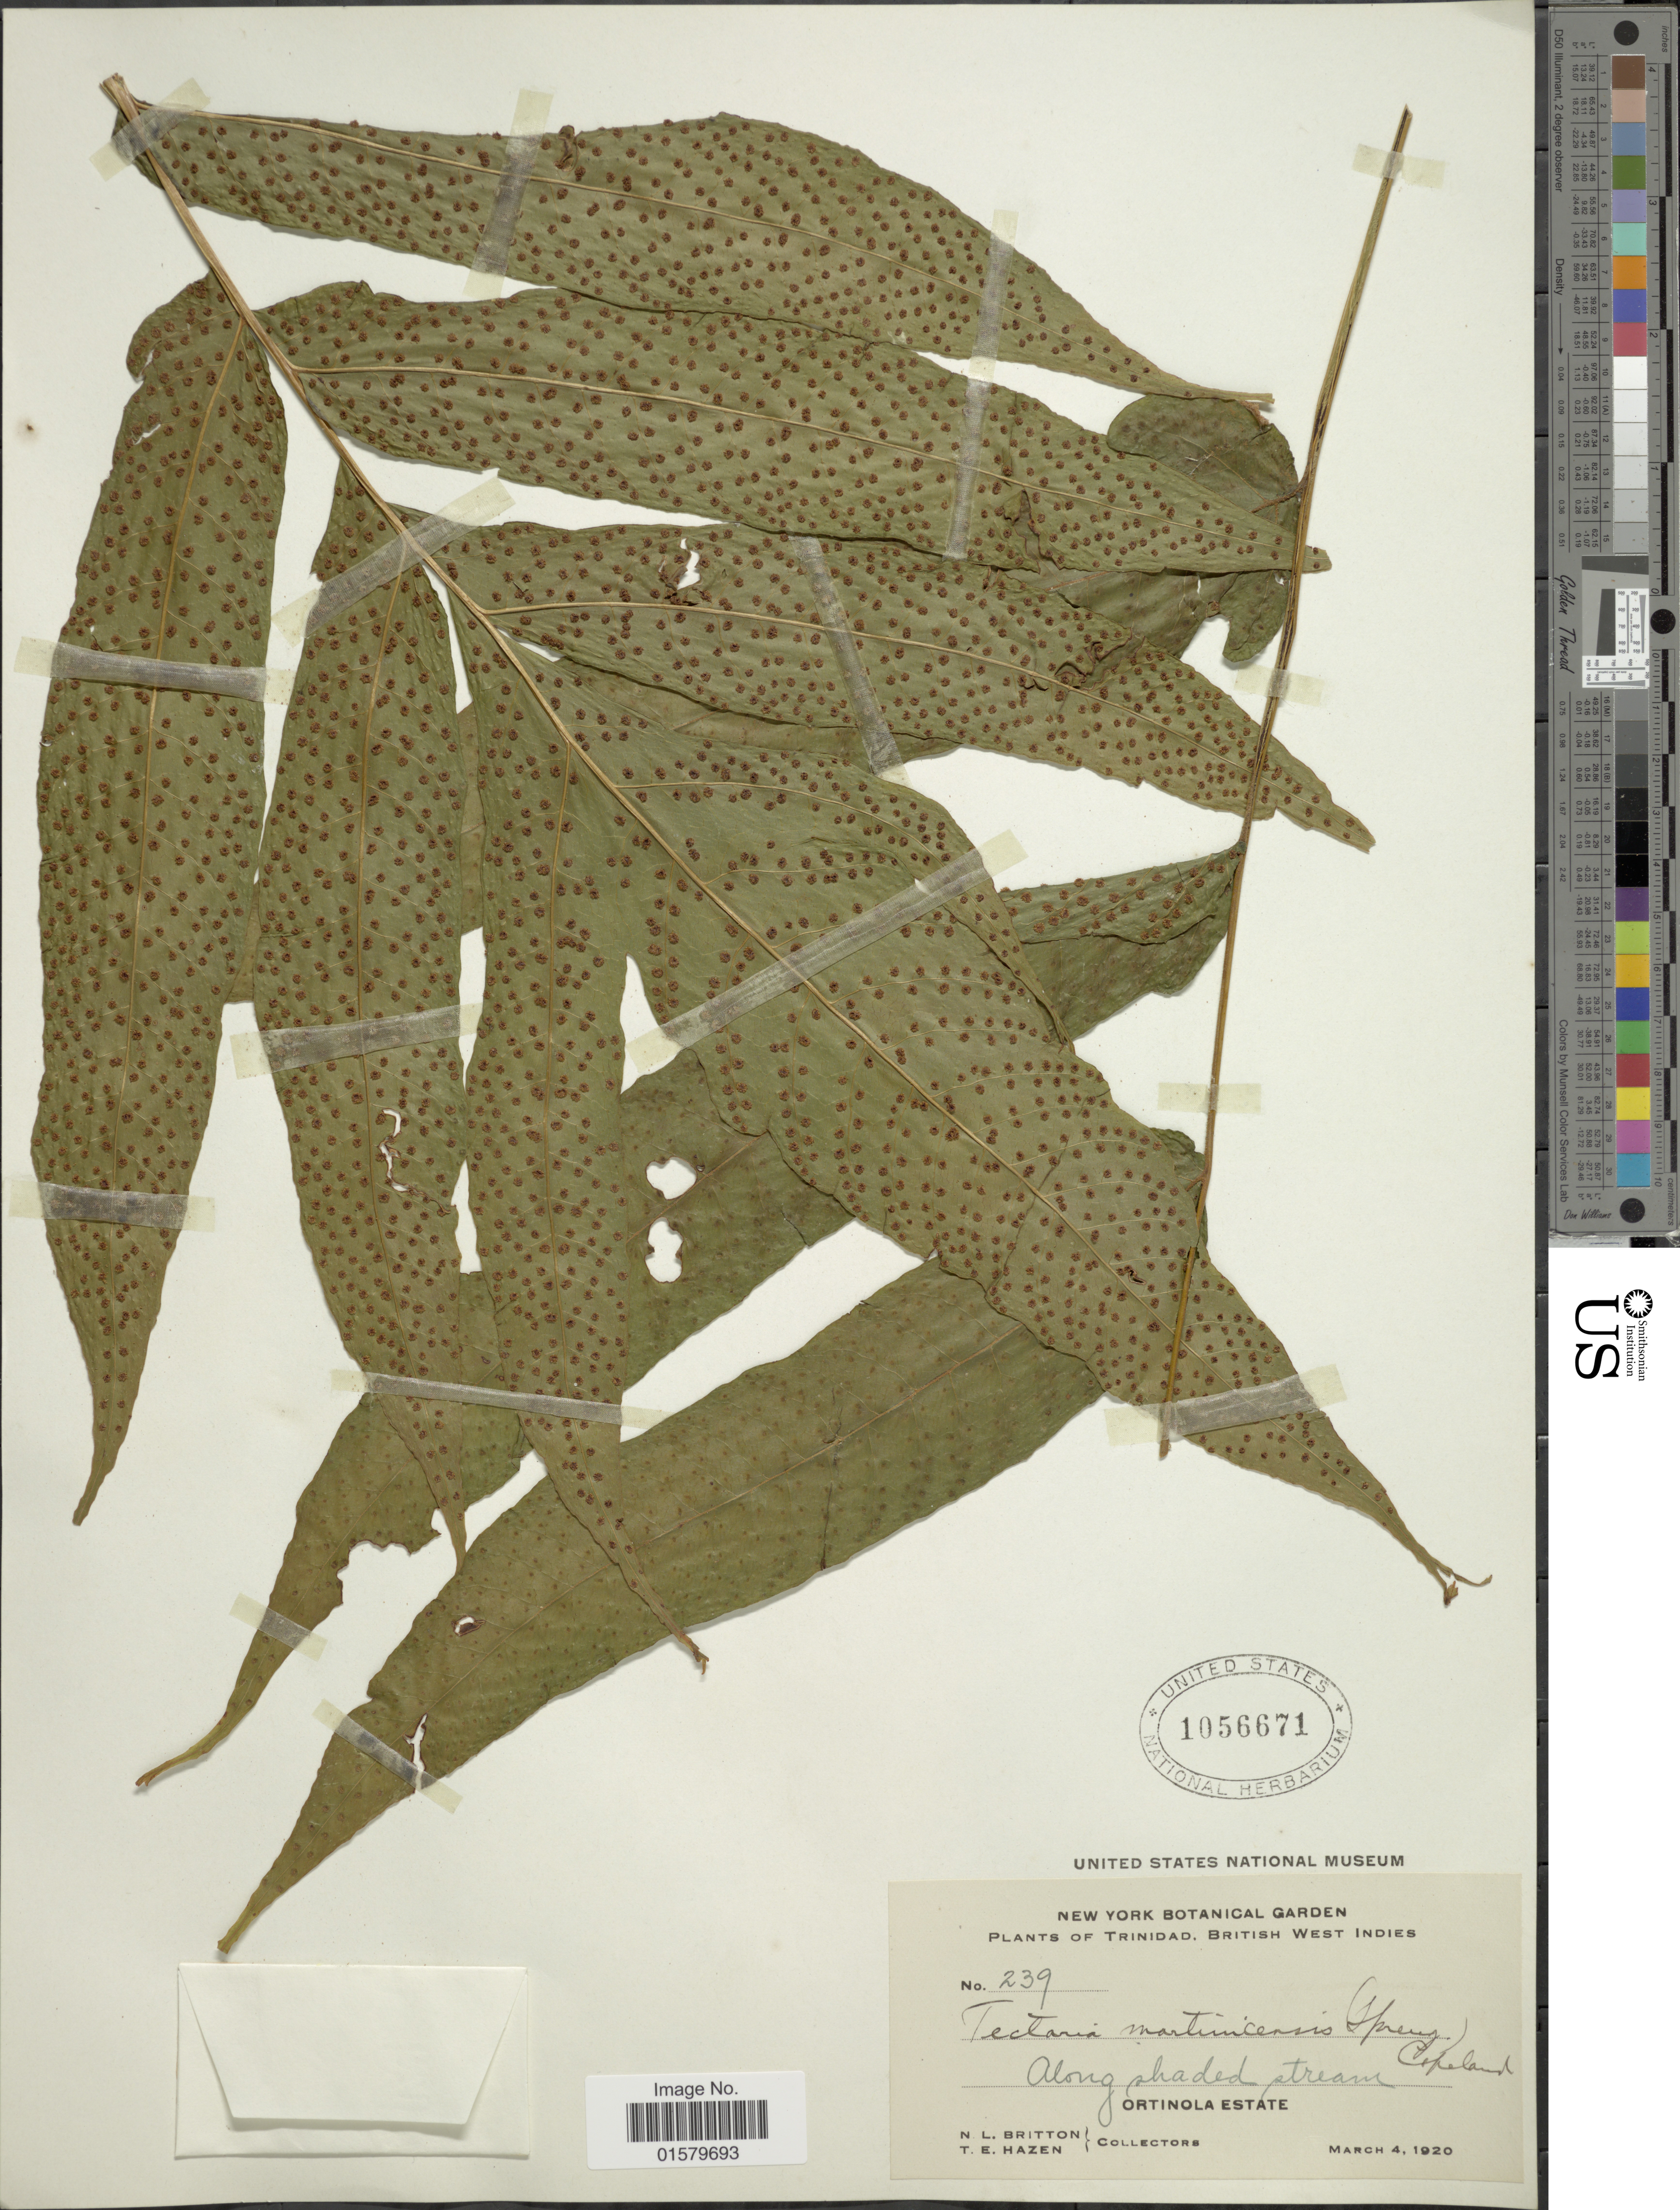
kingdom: Plantae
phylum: Tracheophyta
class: Polypodiopsida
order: Polypodiales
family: Tectariaceae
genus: Tectaria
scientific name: Tectaria incisa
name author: Cav.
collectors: N. Britton & T. E. Hazen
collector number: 239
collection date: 1920-03-04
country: Trinidad and Tobago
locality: Trinidad, Ortinola Estate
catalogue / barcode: US 1056671